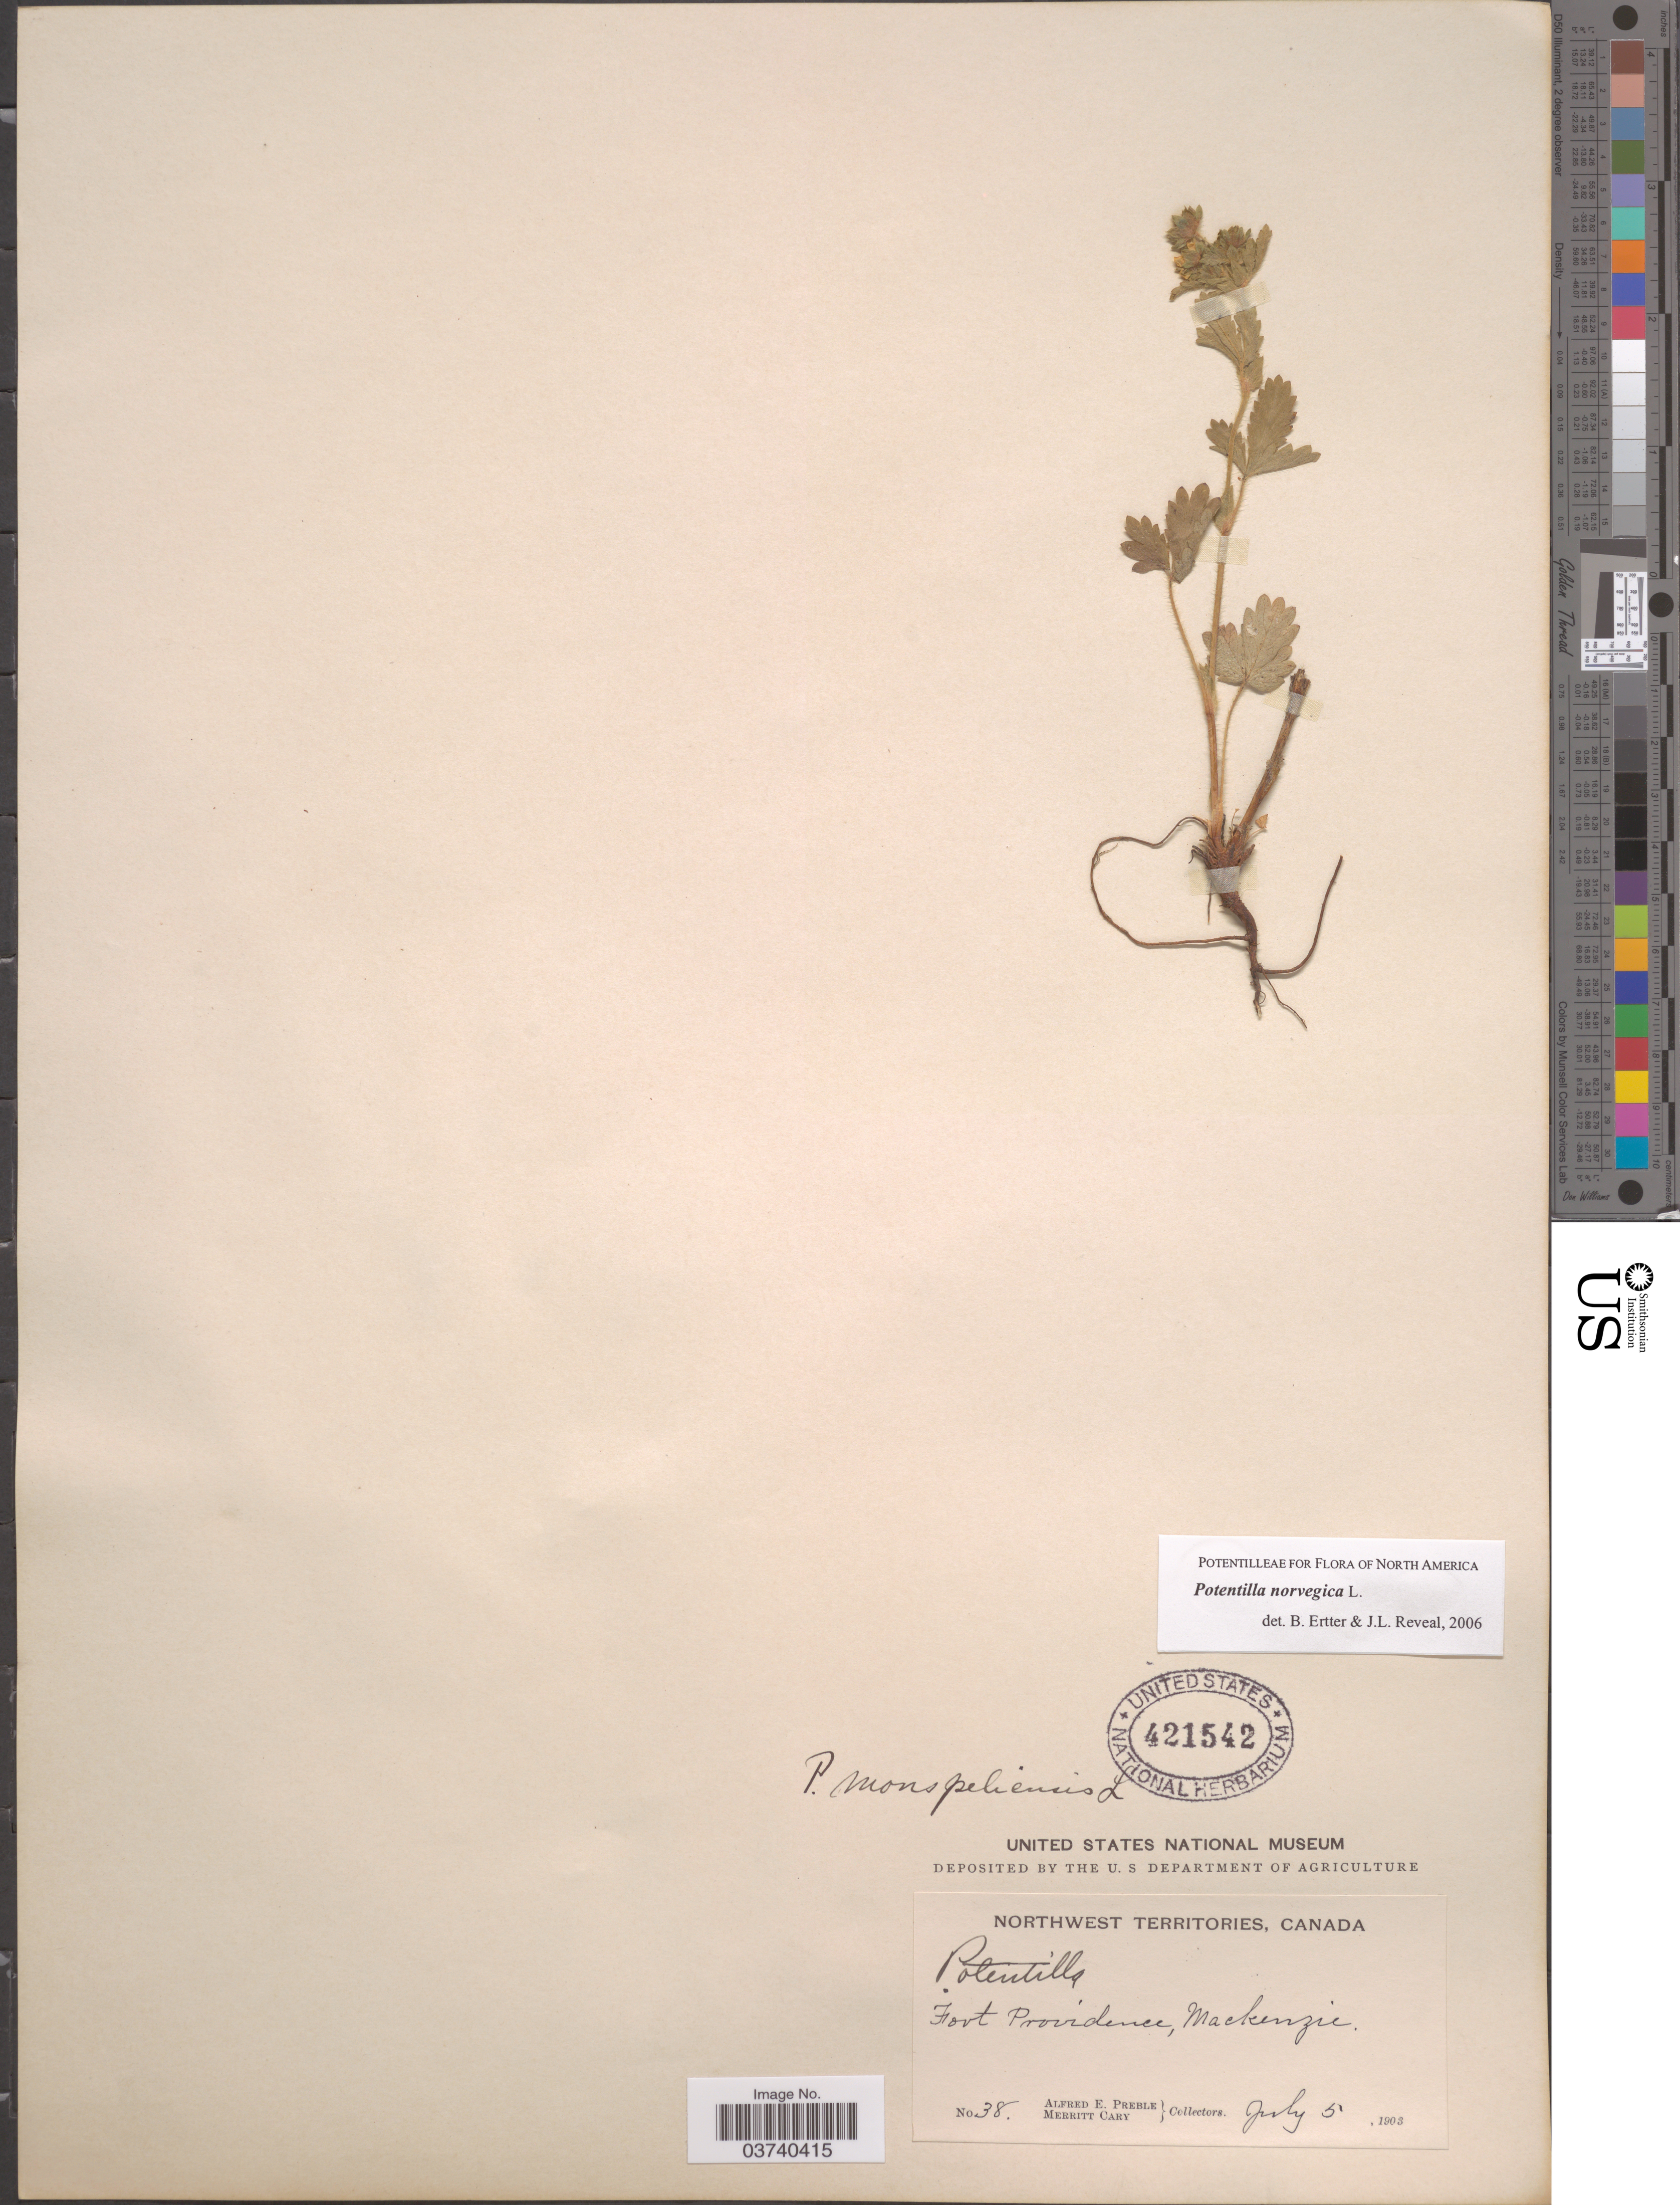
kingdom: Plantae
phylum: Tracheophyta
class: Magnoliopsida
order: Rosales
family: Rosaceae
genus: Potentilla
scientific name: Potentilla norvegica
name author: L.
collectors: A. Preble & M. Cary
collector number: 38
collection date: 1903-07-05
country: Canada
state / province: Northwest Territories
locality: Fort Providence, Mackenzie.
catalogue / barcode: US 421542